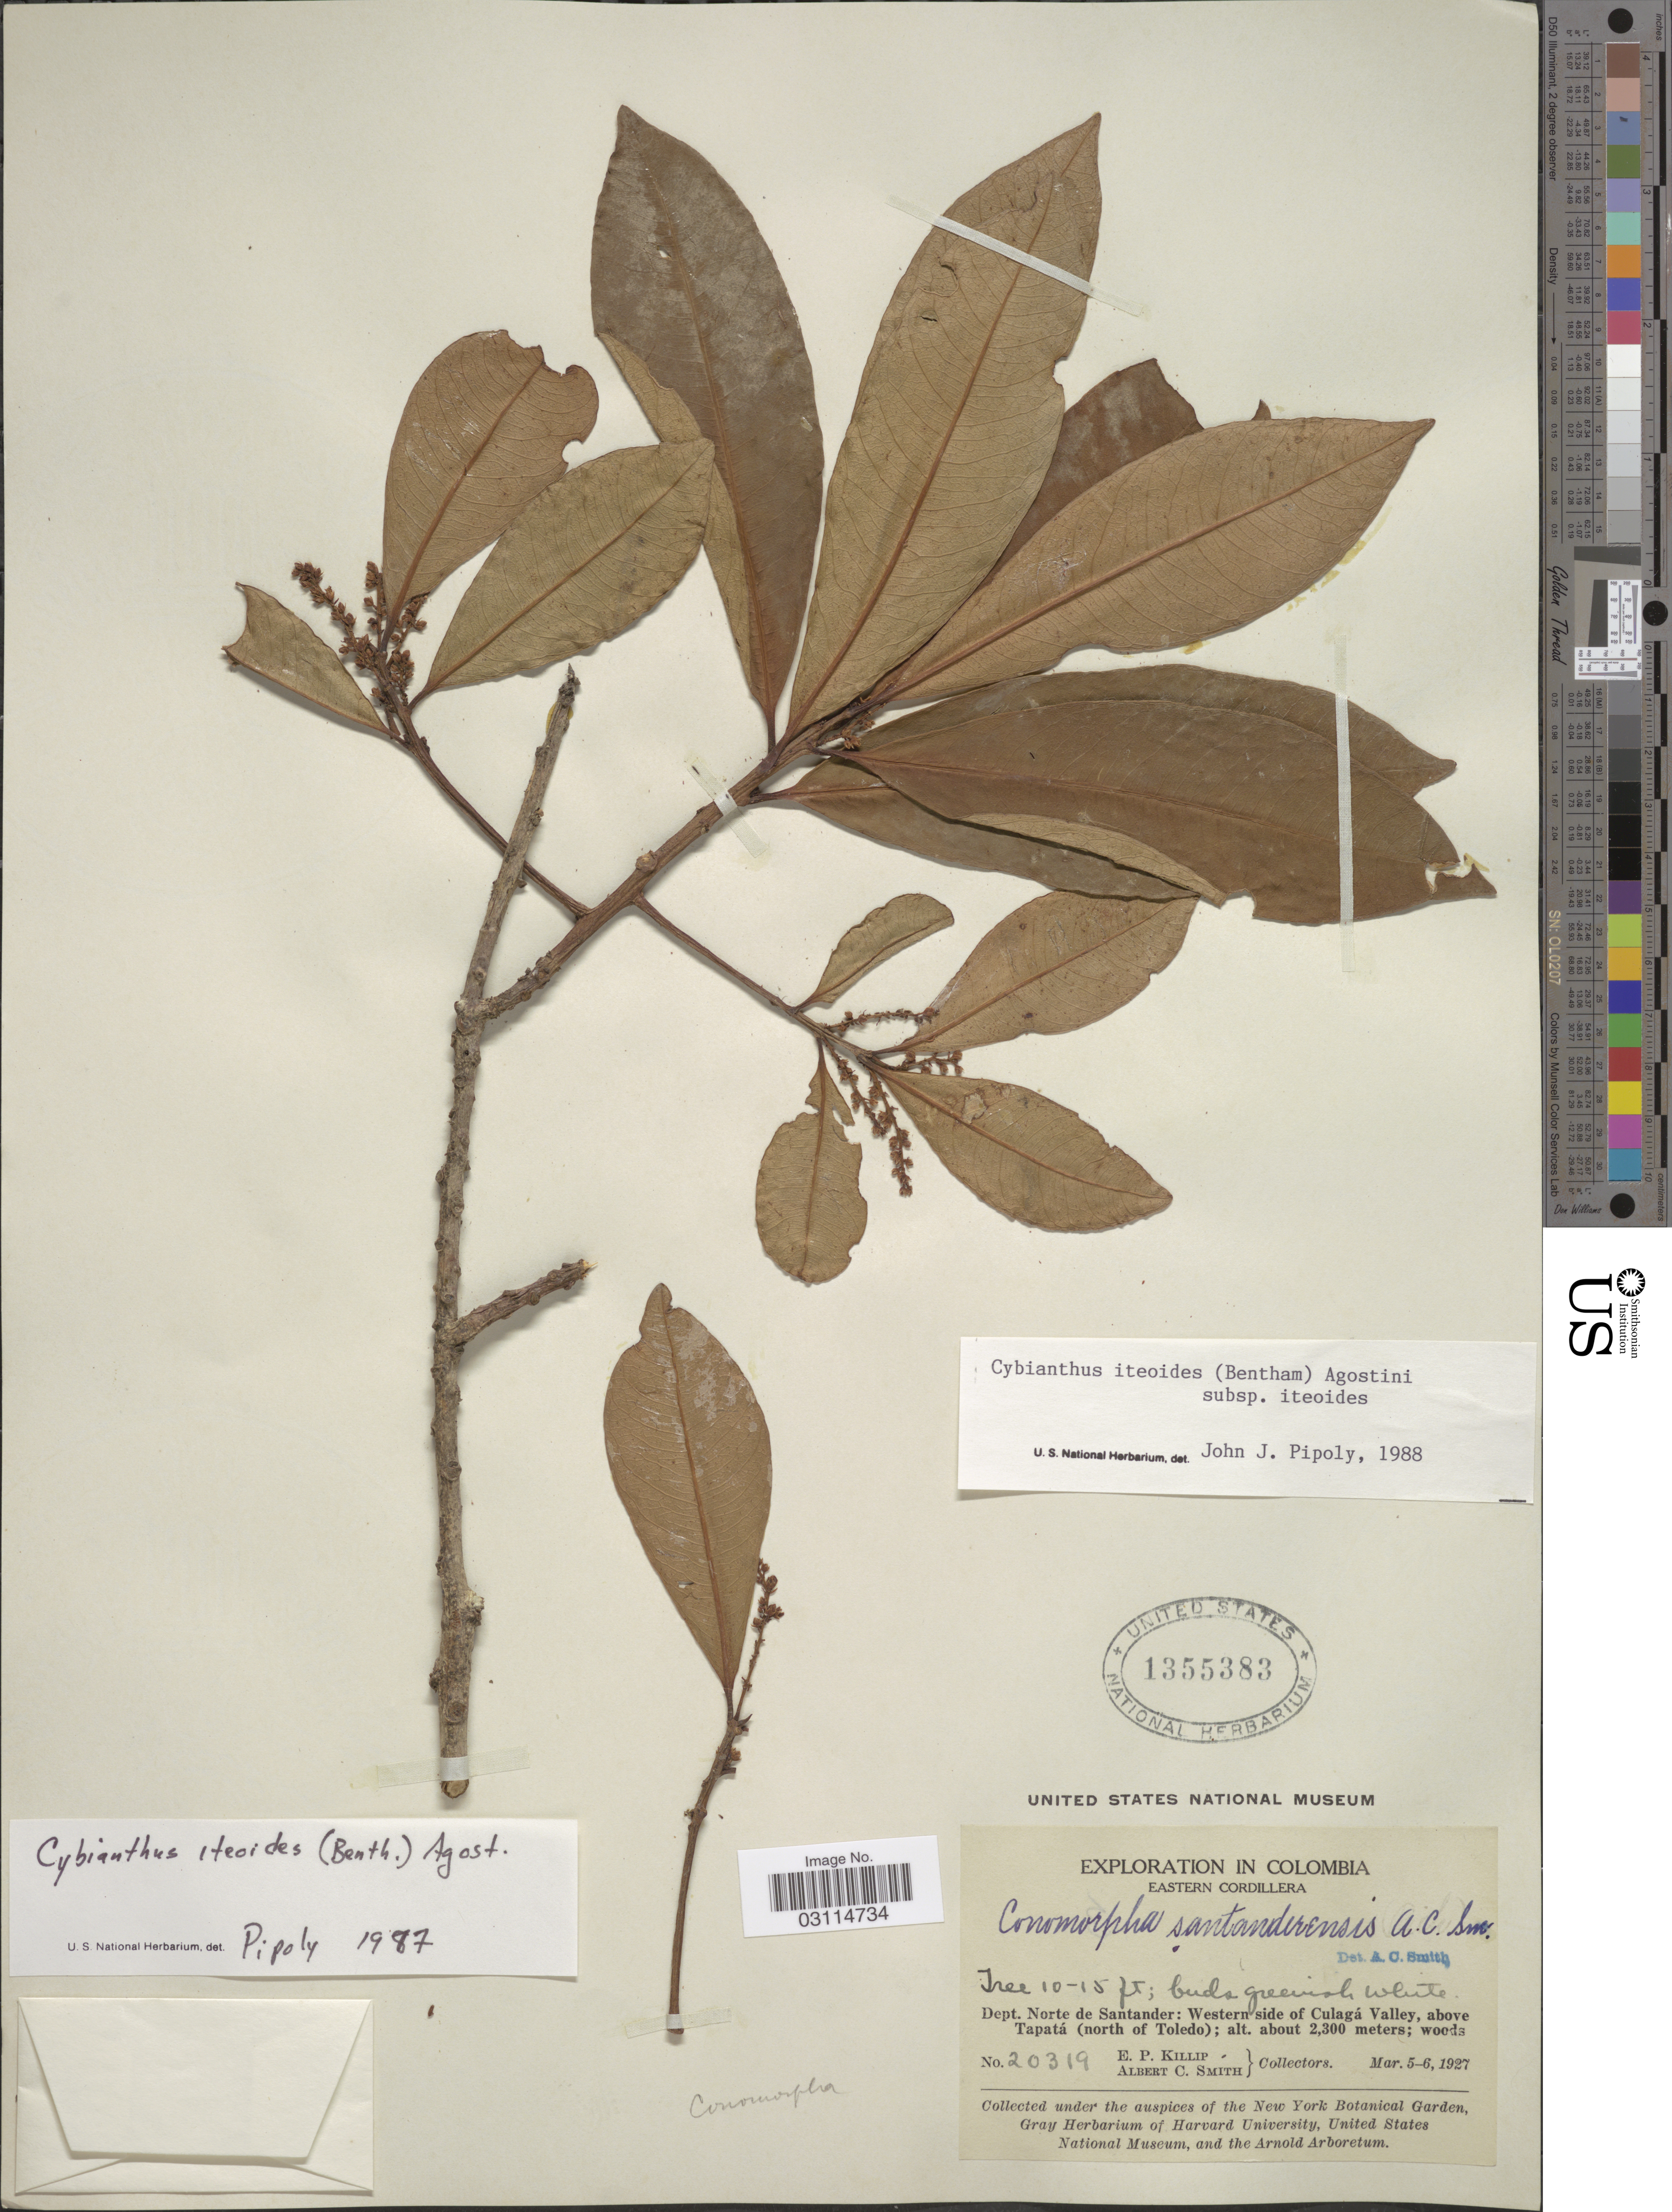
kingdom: Plantae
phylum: Tracheophyta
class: Magnoliopsida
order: Ericales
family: Primulaceae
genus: Cybianthus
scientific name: Cybianthus iteoides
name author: (Benth.) G. Agostini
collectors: E. P. Killip & A. C. Smith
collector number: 20319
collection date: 1927-03-05/1927-03-06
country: Colombia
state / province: Norte de Santander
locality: Eastern Cordillera, Dept. Norte de Santander: Western side of Culagá Valley, above Tapatá (north of Toledo).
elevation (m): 2300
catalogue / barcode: US 1355383